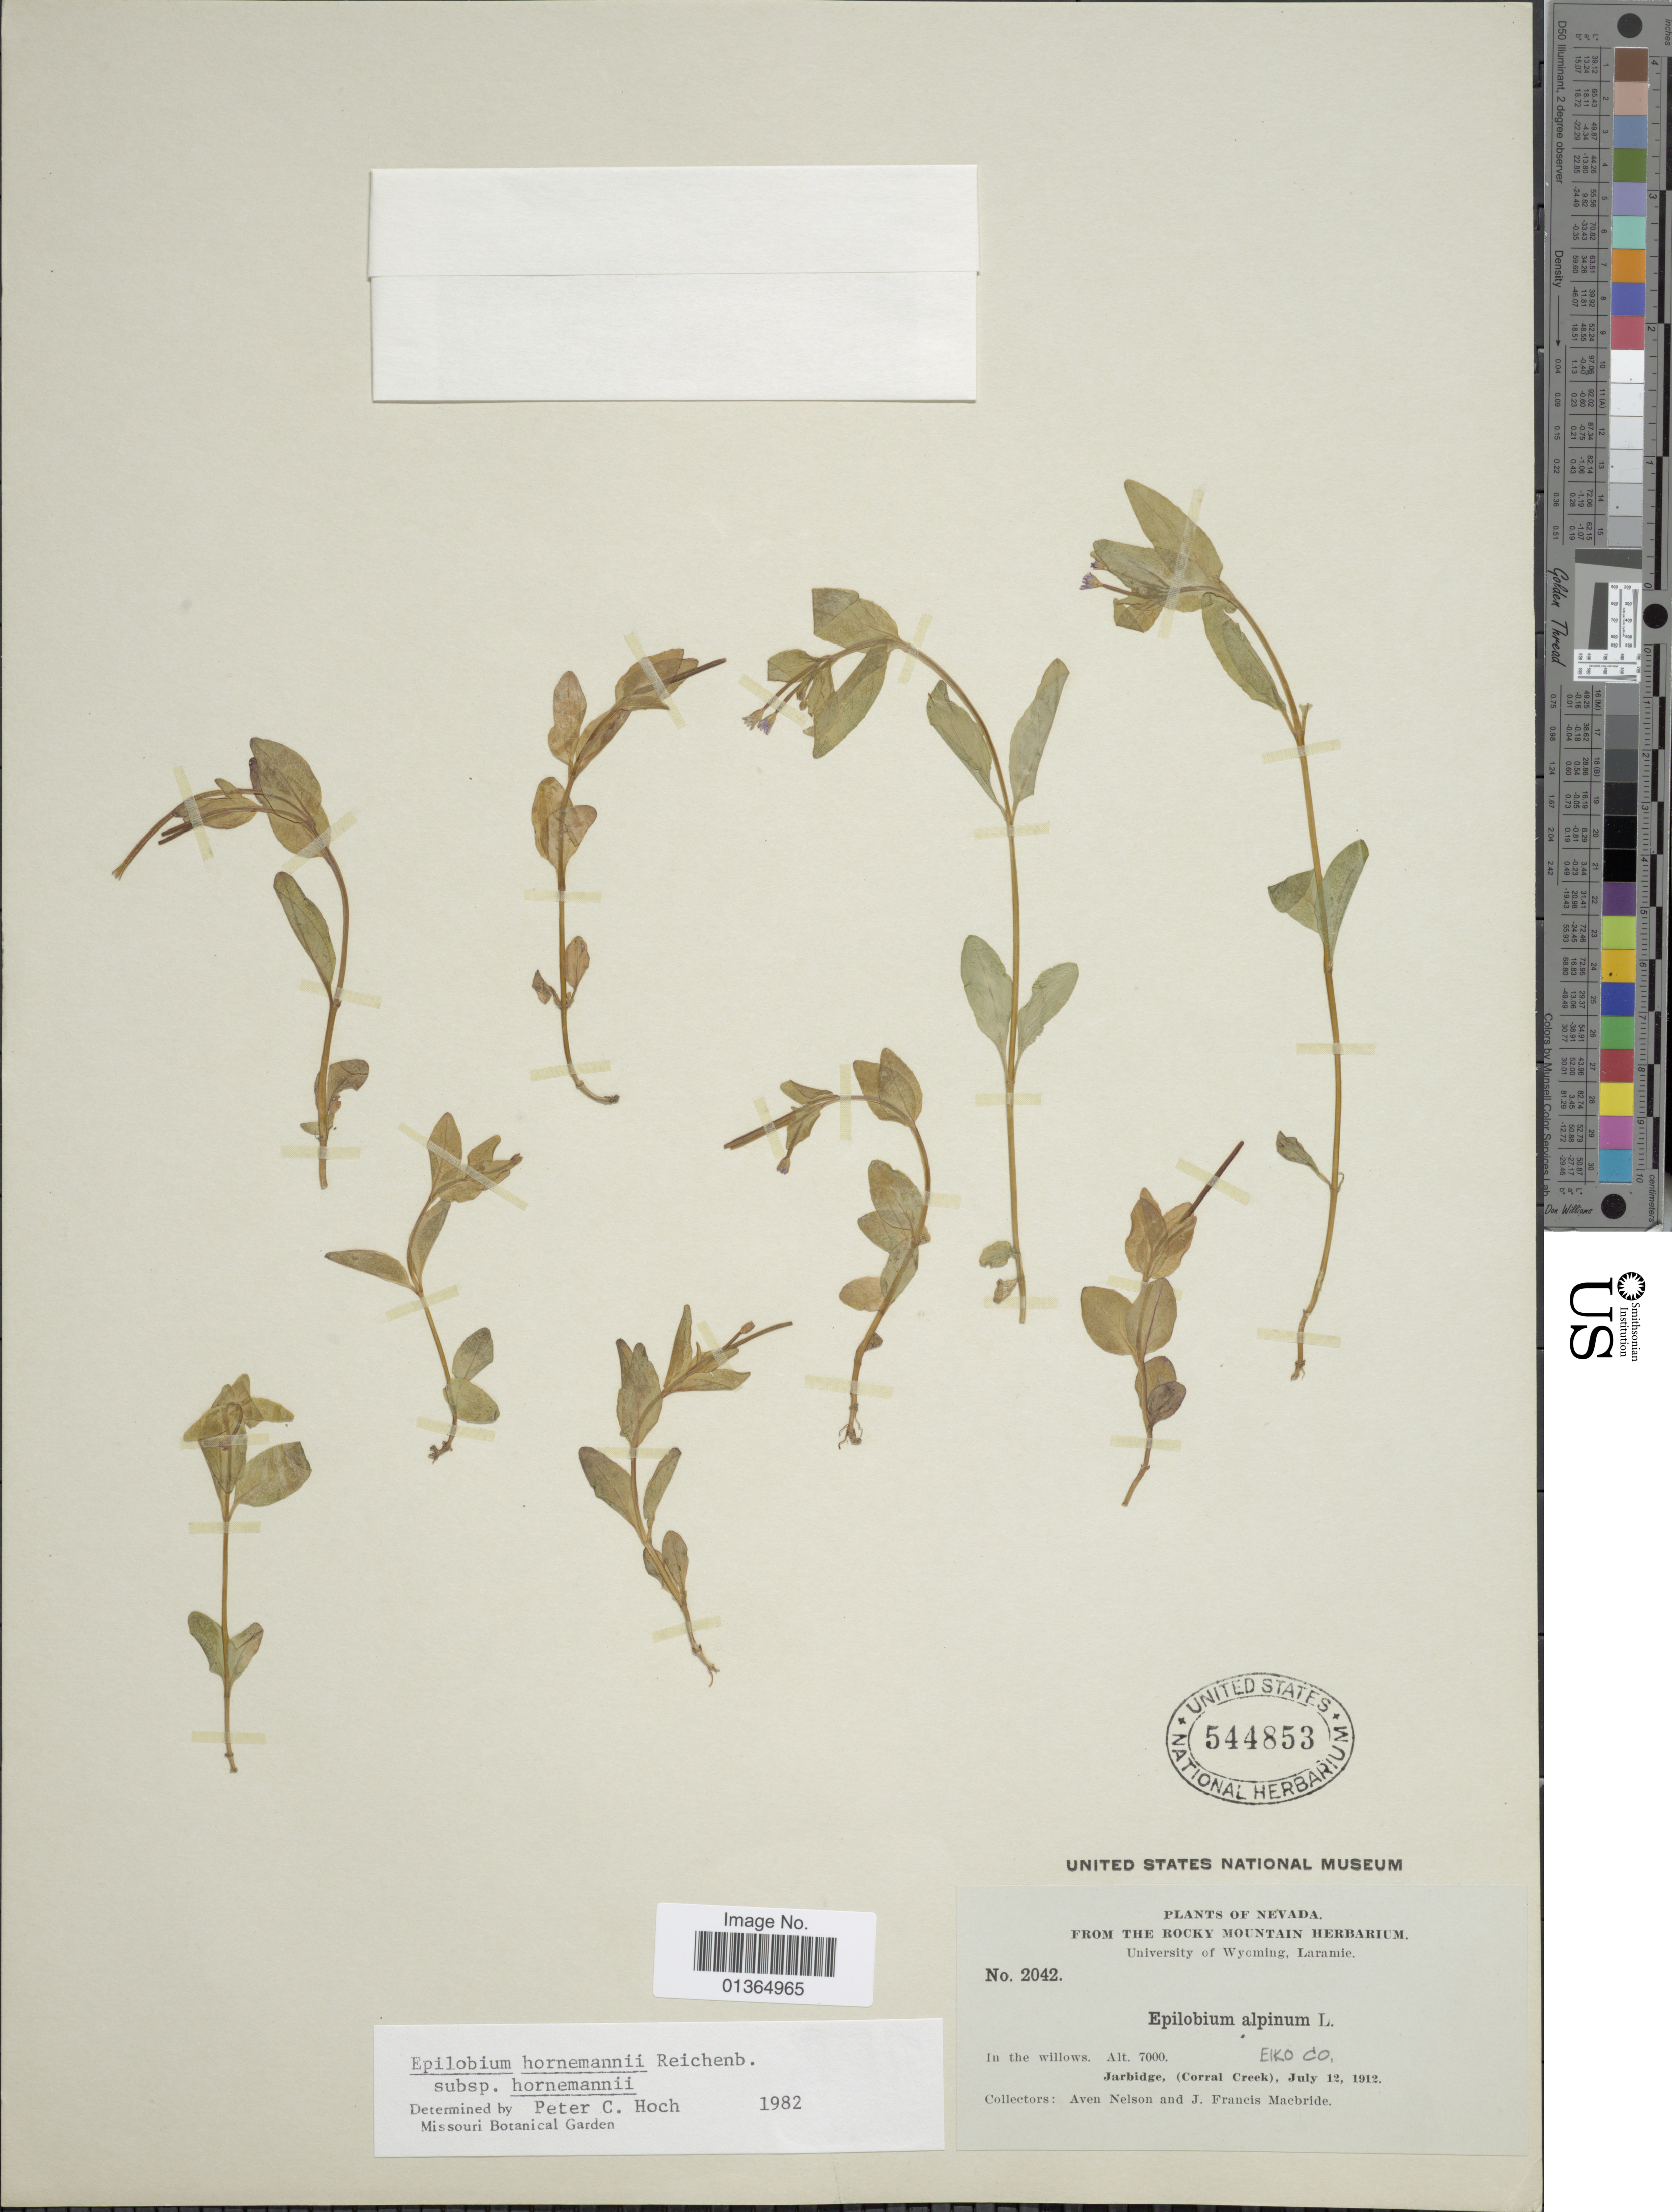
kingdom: Plantae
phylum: Tracheophyta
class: Magnoliopsida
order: Myrtales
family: Onagraceae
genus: Epilobium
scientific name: Epilobium hornemannii subsp. hornemannii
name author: Rchb.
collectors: A. Nelson & J. F. Macbride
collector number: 2042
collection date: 1912-07-12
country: United States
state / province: Nevada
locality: Jarbidge, (Corral Creek). Elko Co.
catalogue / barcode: US 544853